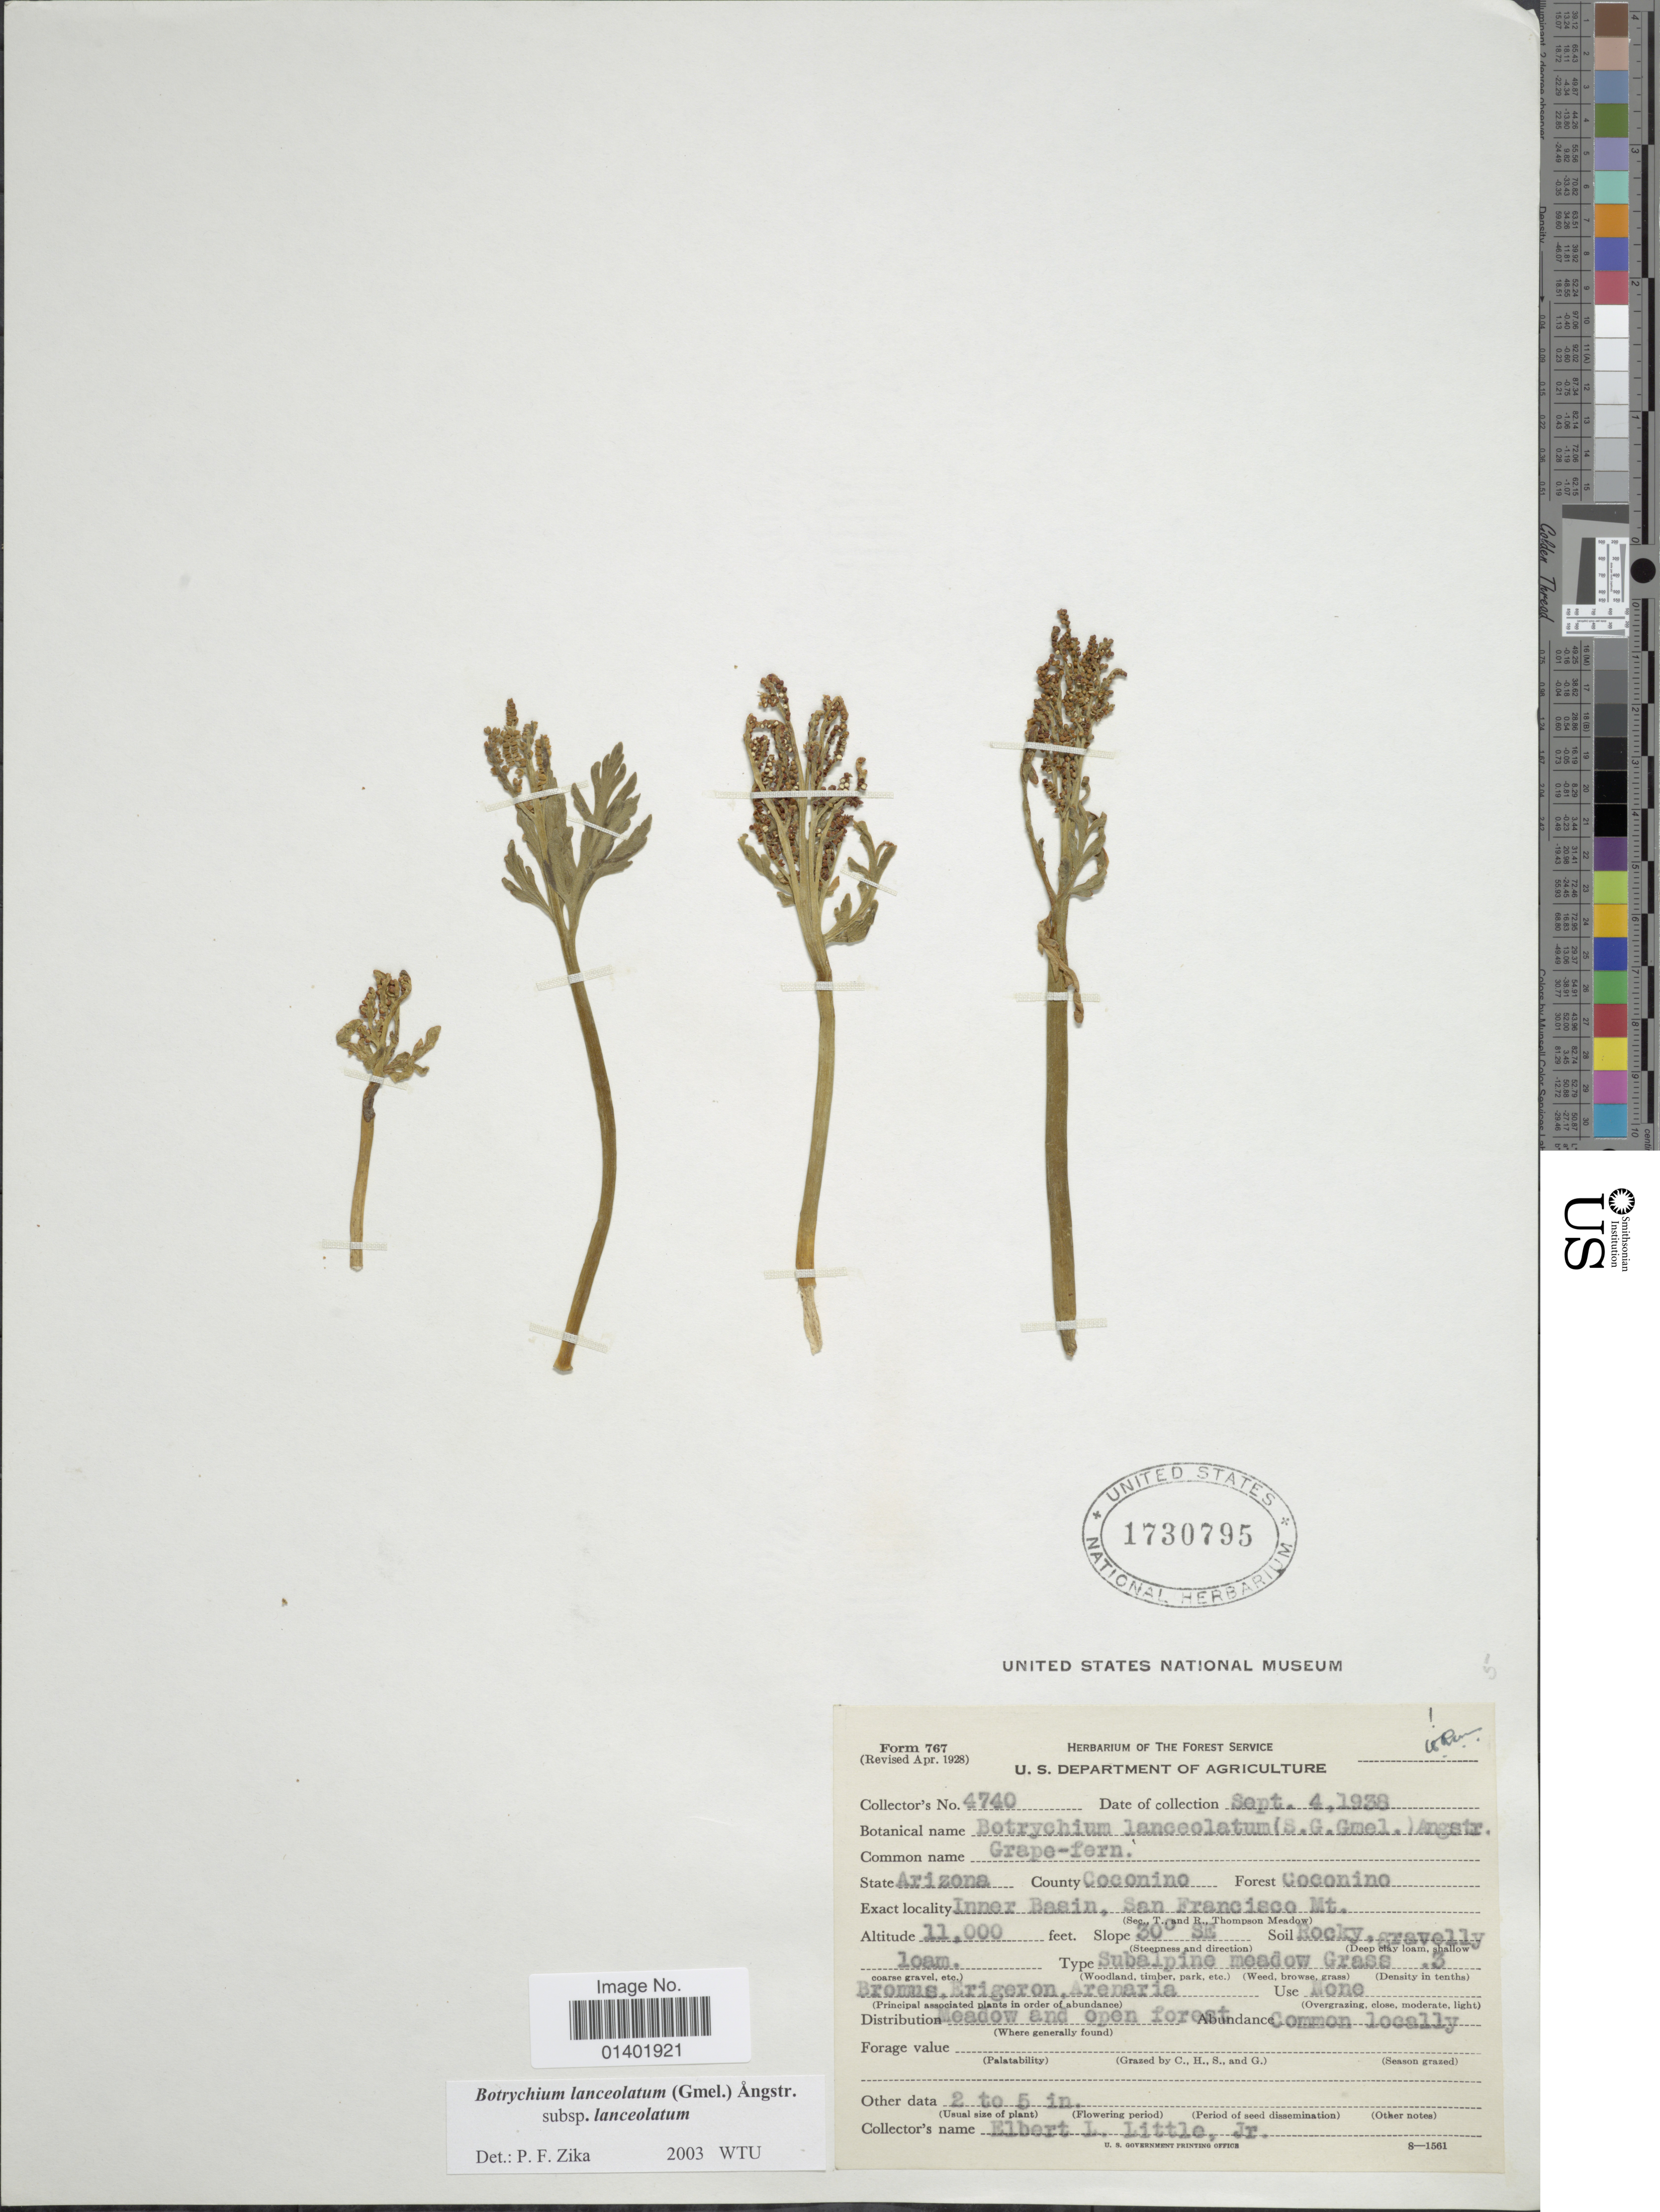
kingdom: Plantae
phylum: Tracheophyta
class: Polypodiopsida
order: Ophioglossales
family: Ophioglossaceae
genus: Botrychium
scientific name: Botrychium lanceolatum subsp. lanceolatum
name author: (S.G. Gmel.) Ångstr.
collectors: E. L. Little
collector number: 4740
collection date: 1938-09-04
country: United States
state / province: Arizona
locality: County Coconino, Inner Basin, San Francisco Mt. slope 30º SE [unsure placement]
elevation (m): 3353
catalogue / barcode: US 1730795